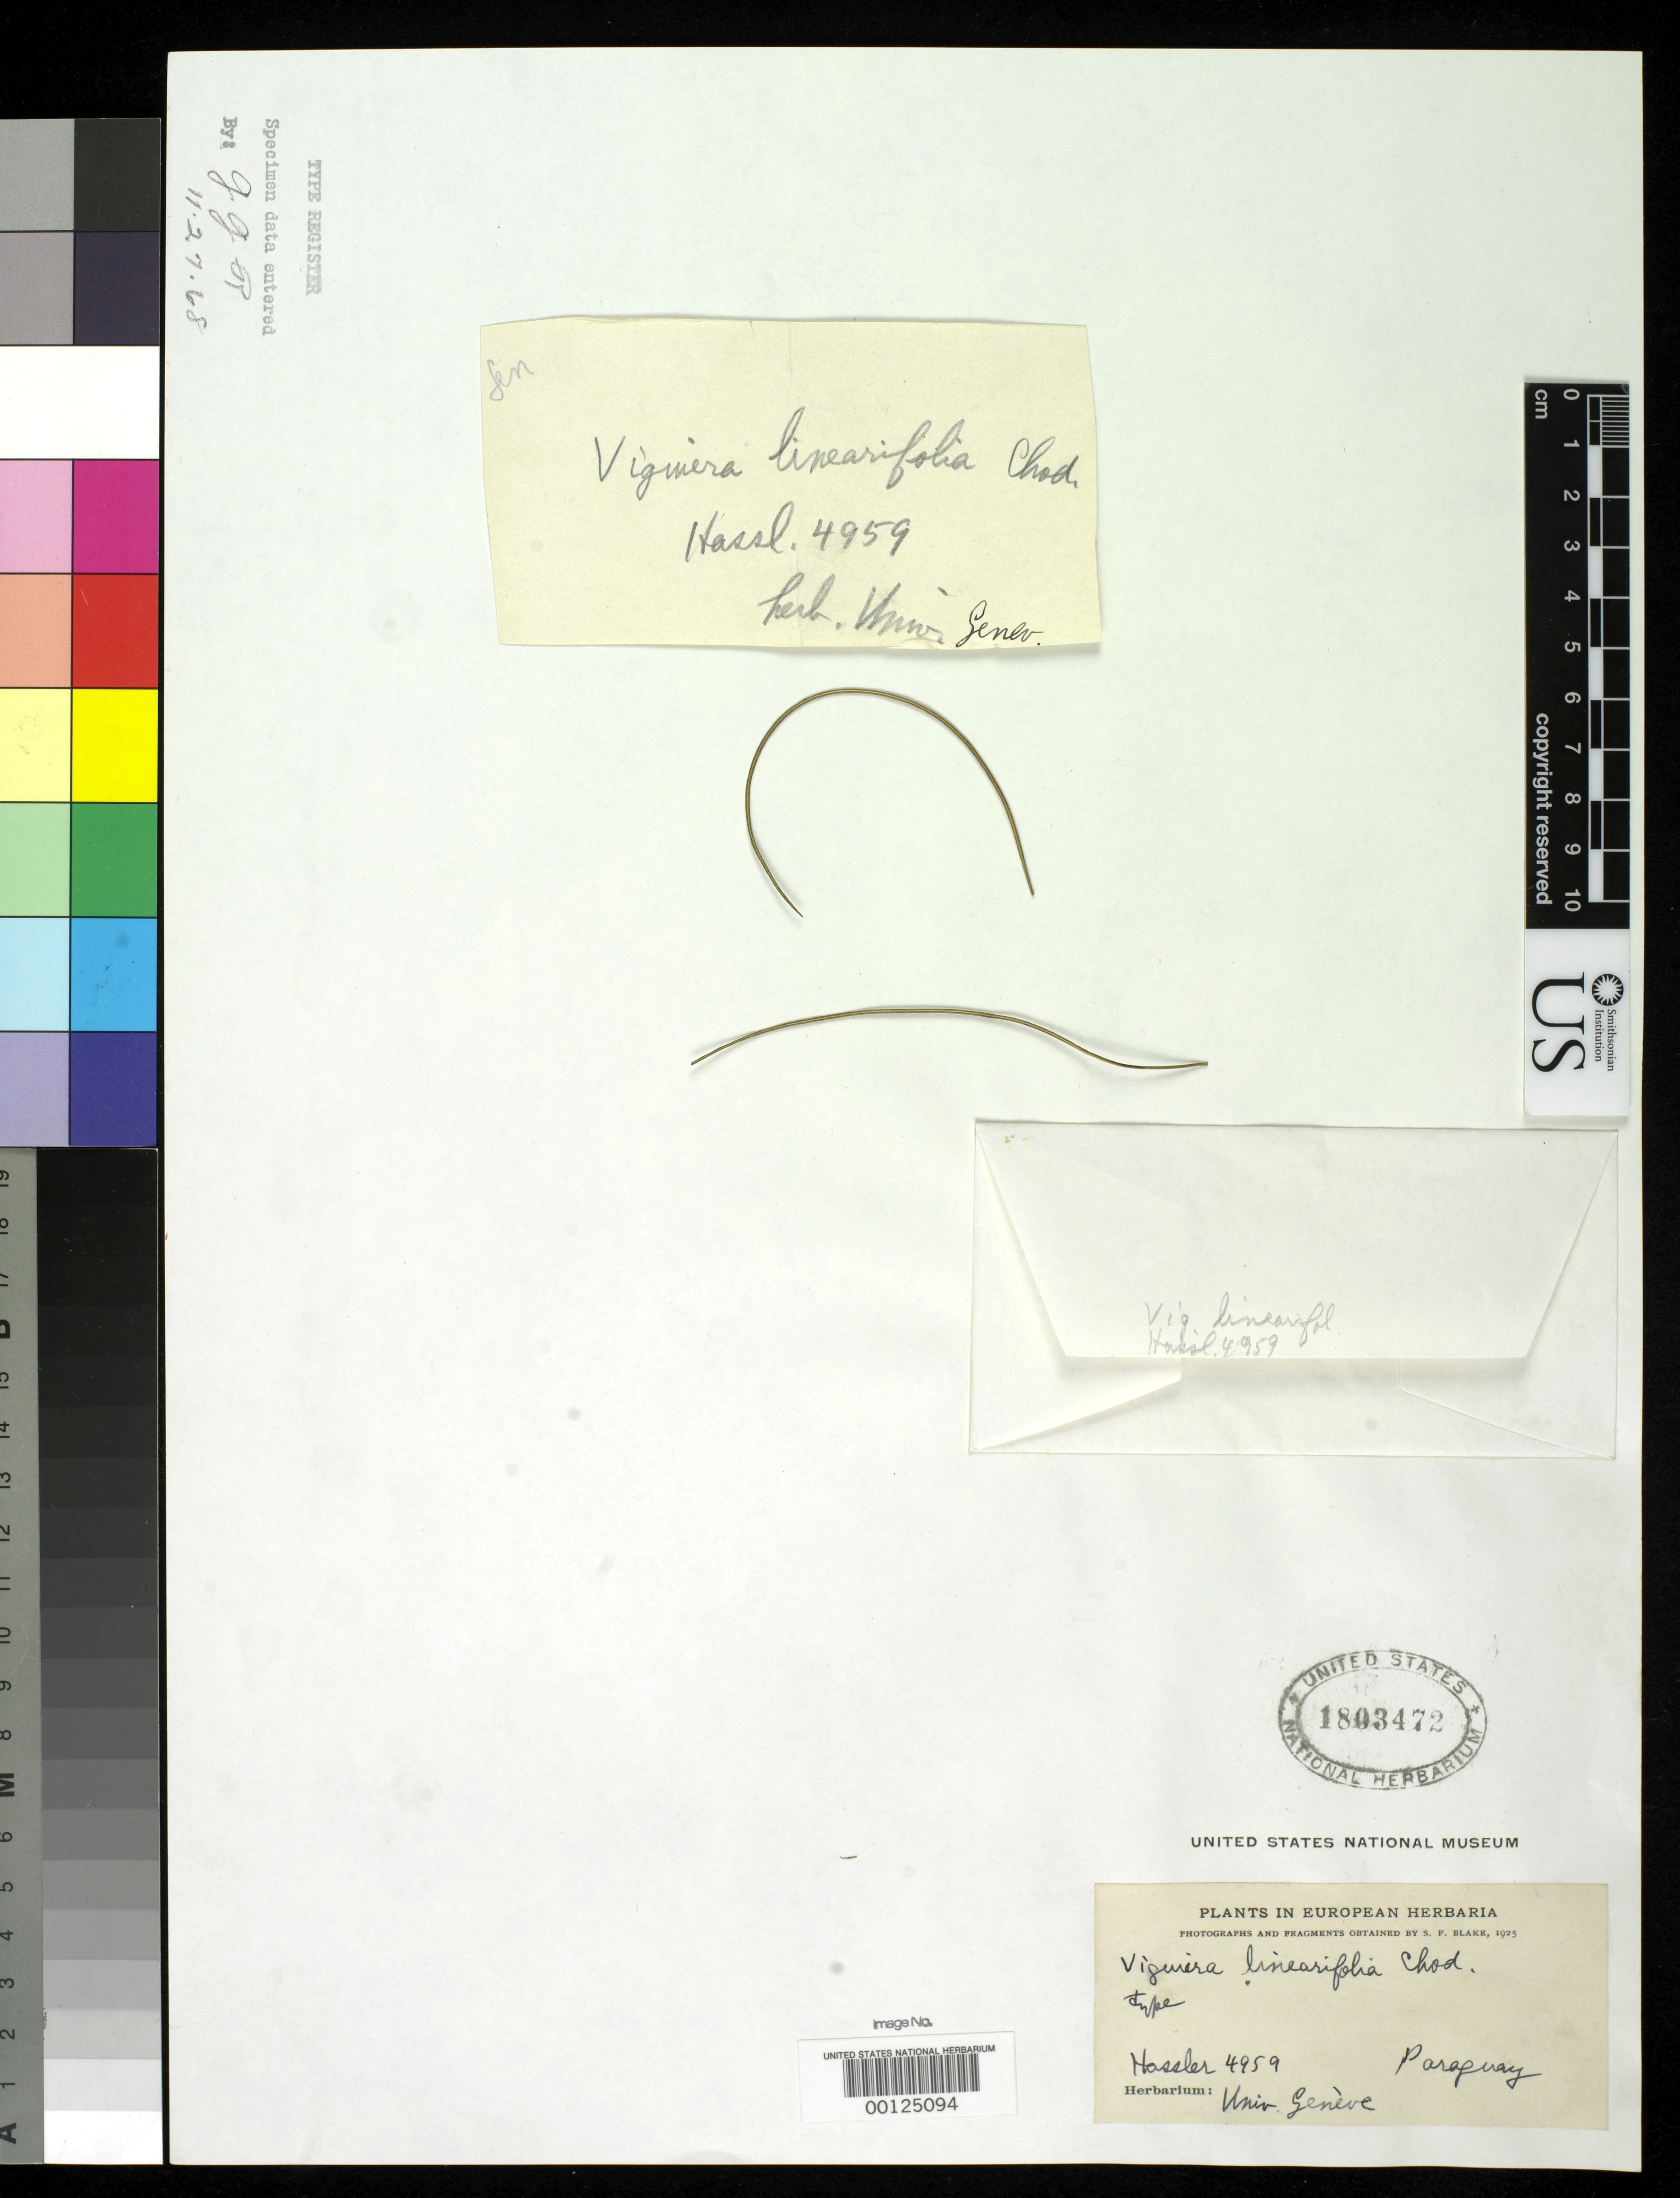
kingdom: Plantae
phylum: Tracheophyta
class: Magnoliopsida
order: Asterales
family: Asteraceae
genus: Viguiera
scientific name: Viguiera linearifolia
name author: Chodat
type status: Type Fragment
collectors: E. Hassler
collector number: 4959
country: Paraguay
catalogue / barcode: US 1803472